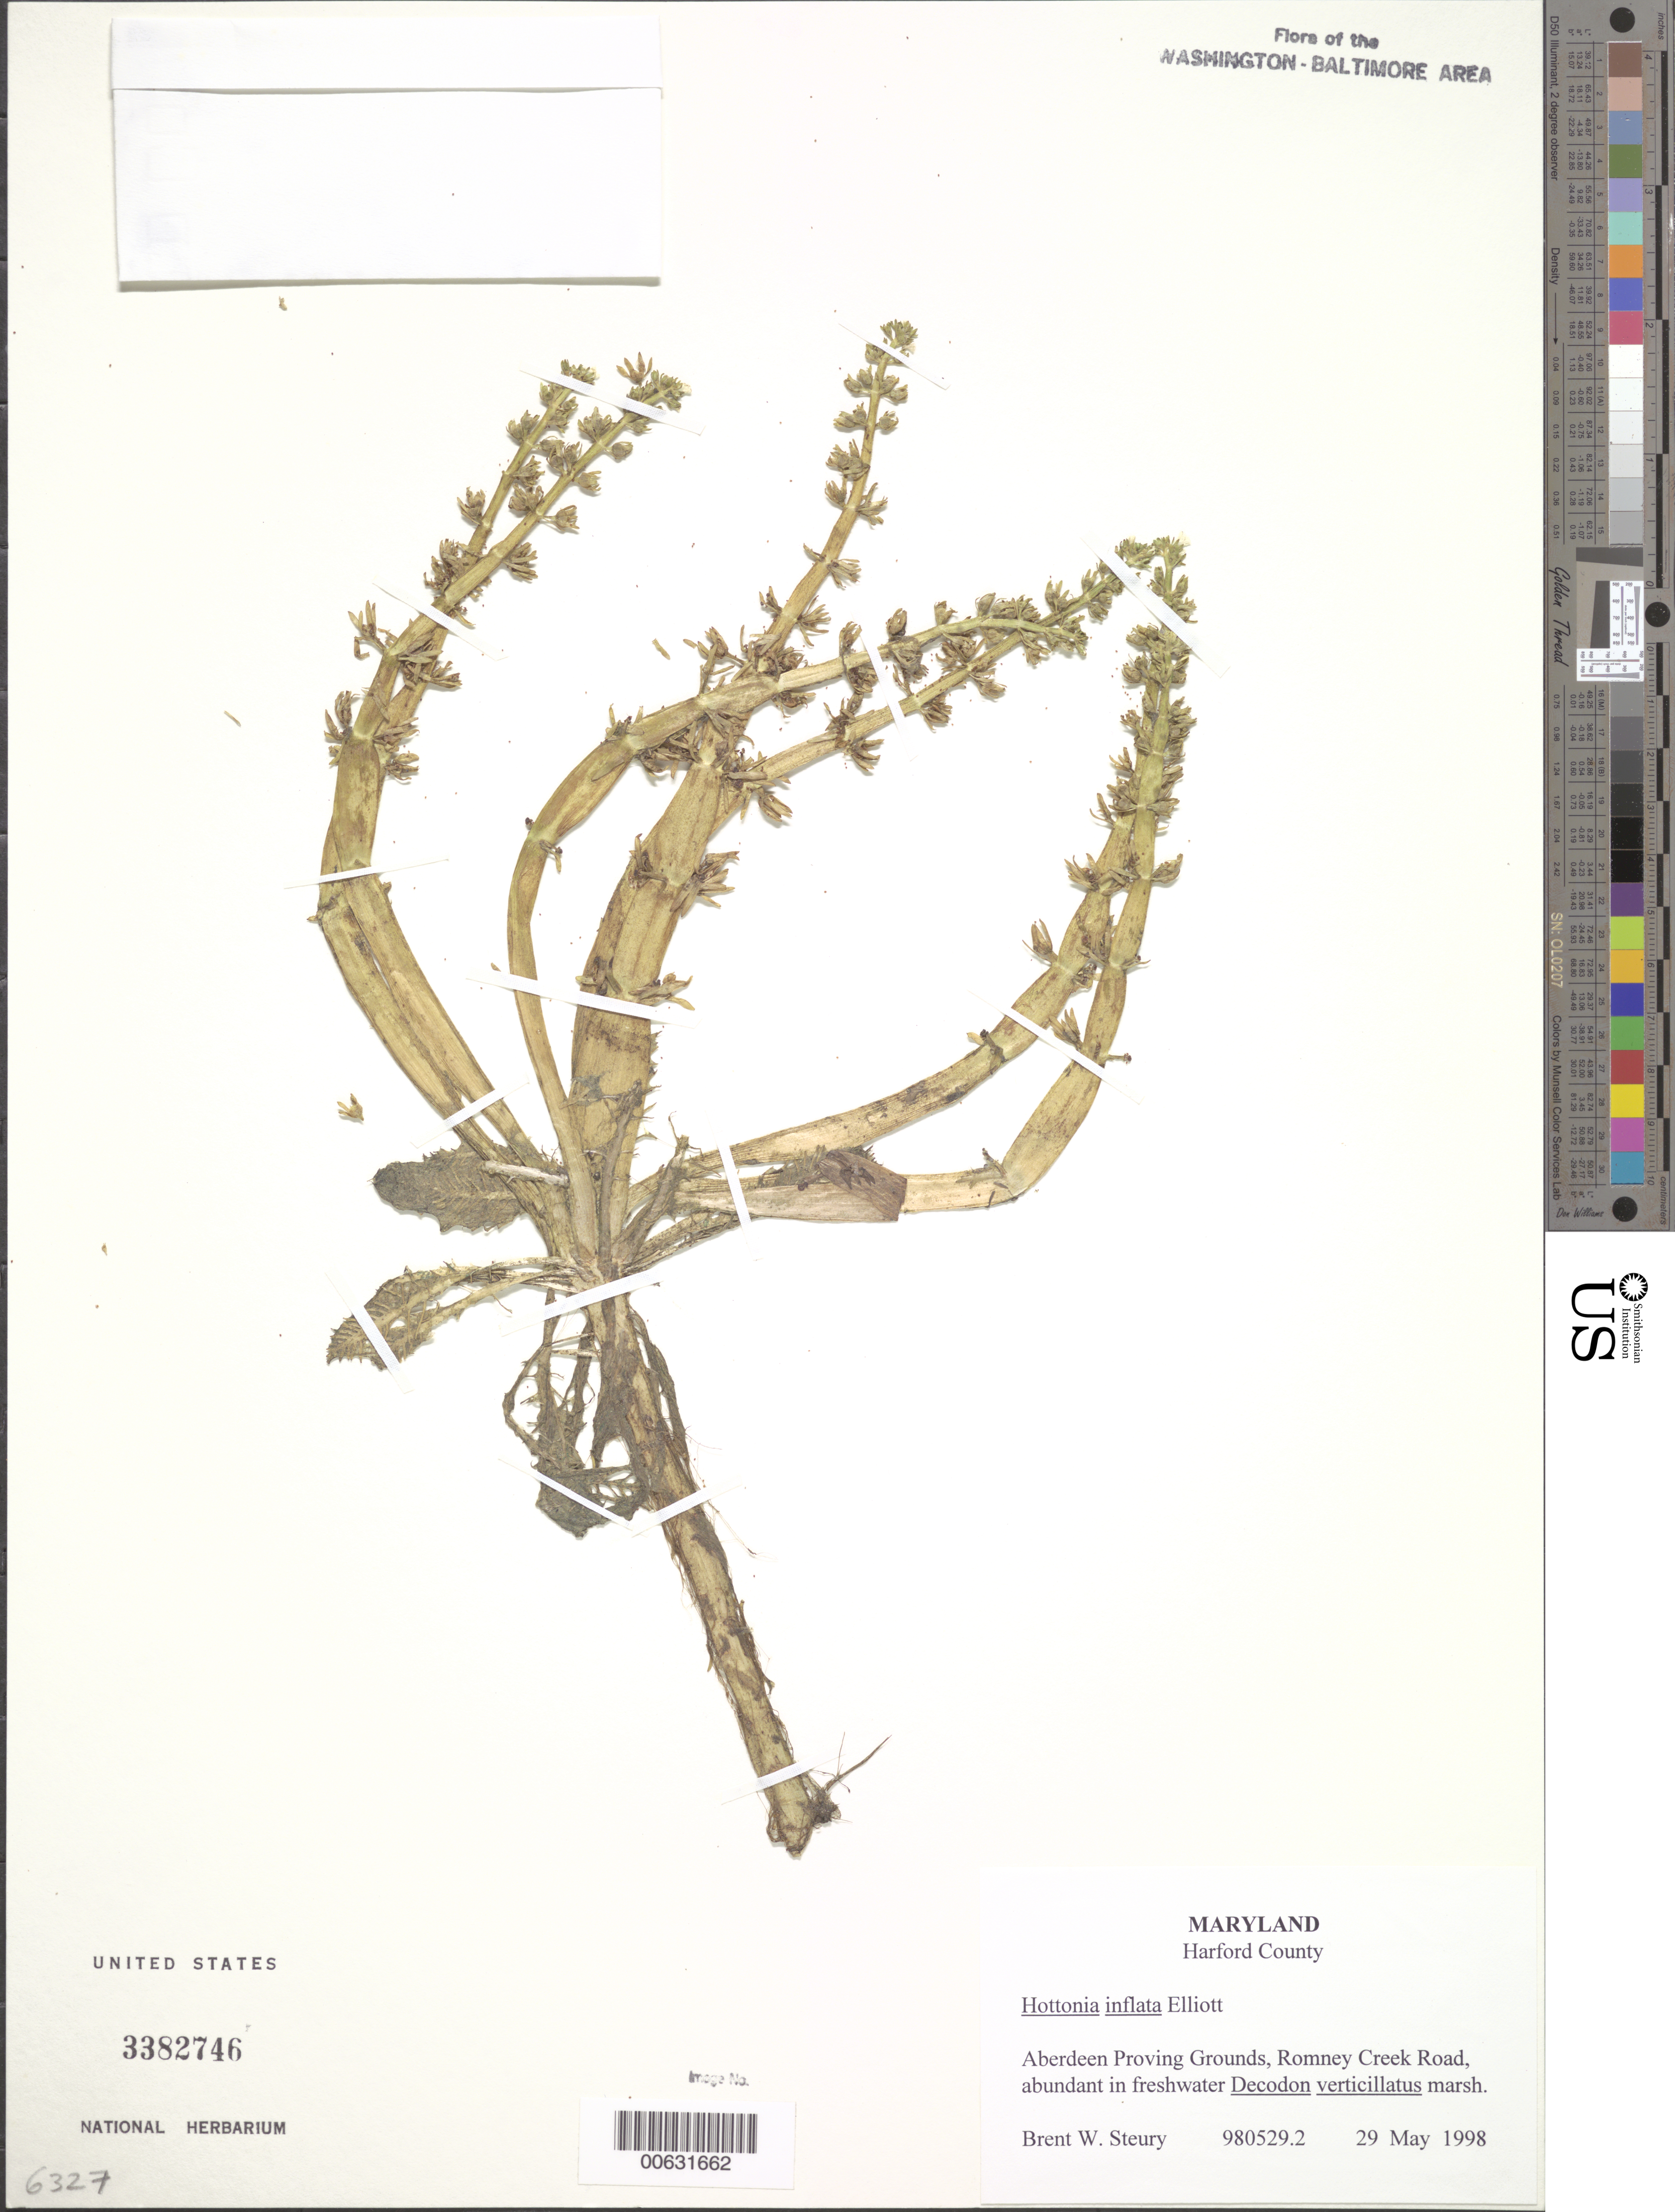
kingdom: Plantae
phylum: Tracheophyta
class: Magnoliopsida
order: Ericales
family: Primulaceae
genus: Hottonia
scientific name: Hottonia inflata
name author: Elliott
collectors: B. Steury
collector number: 980529.2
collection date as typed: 29 May 1998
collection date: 1998-05-29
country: United States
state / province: Maryland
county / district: Harford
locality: Aberdeen Proving Grounds, Romney Creek Road.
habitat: In freshwater Decodon verticillatus marsh.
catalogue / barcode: US 3382746